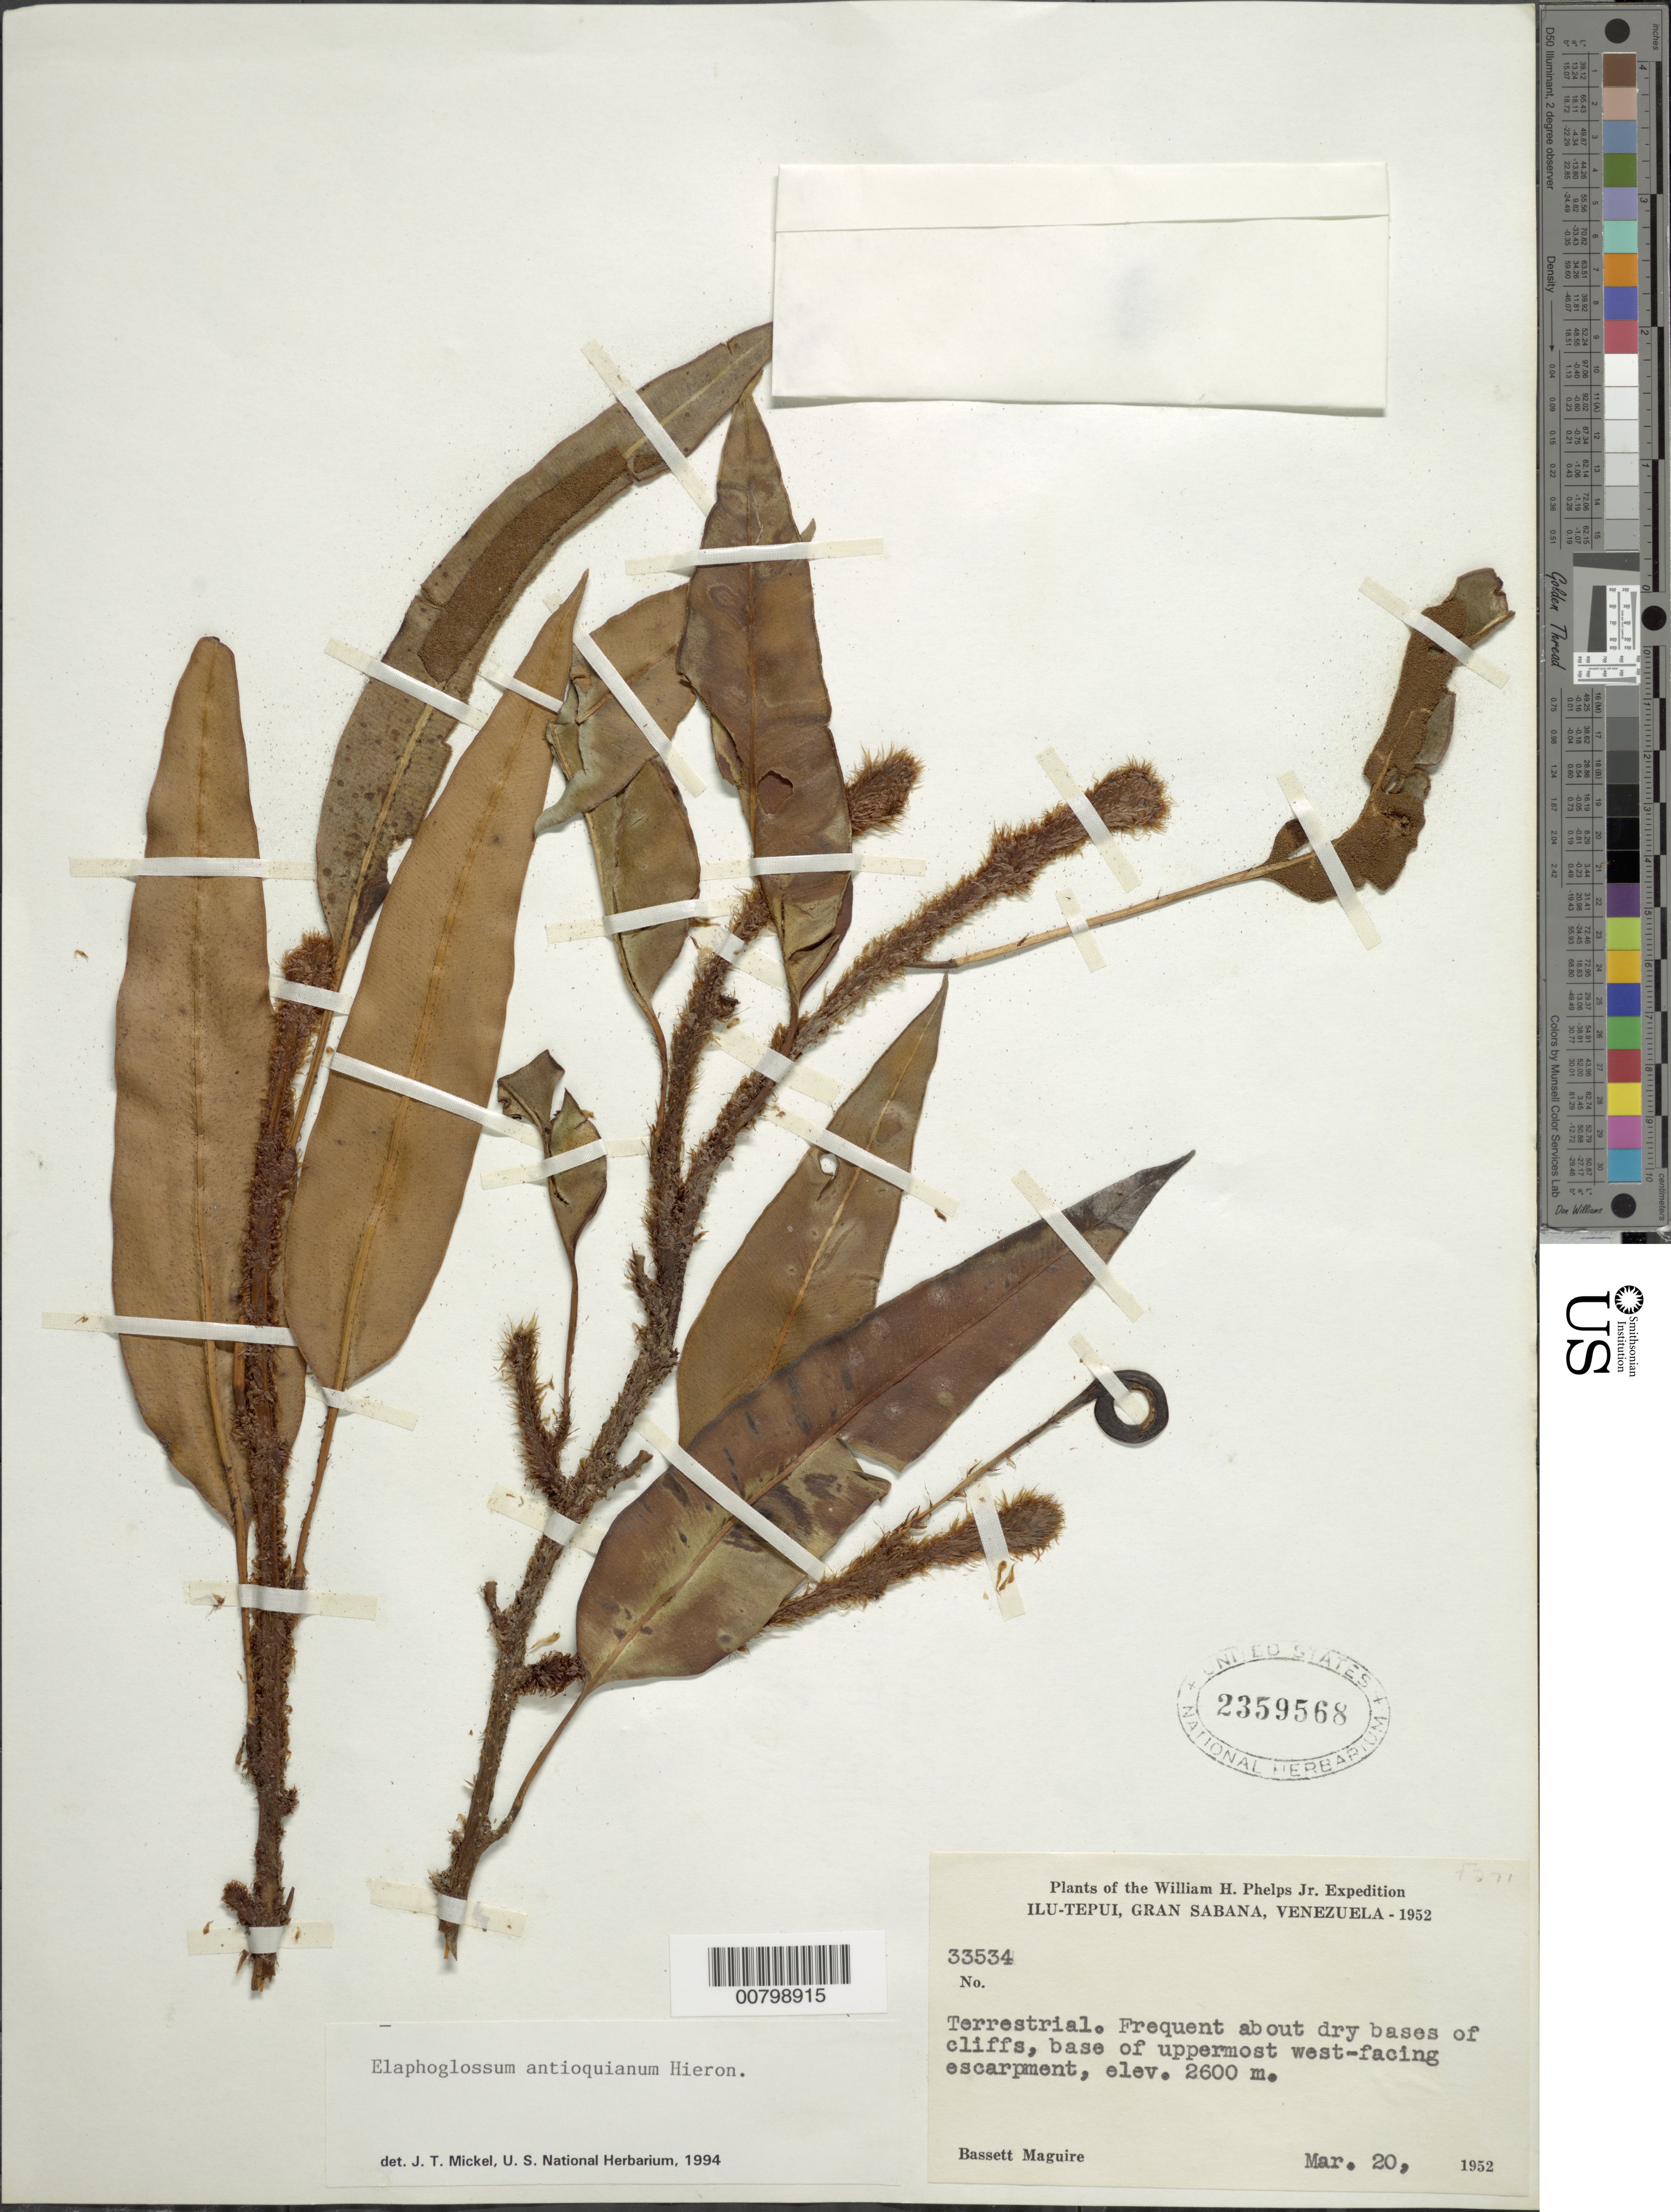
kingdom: Plantae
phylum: Tracheophyta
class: Polypodiopsida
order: Polypodiales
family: Dryopteridaceae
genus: Elaphoglossum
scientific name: Elaphoglossum antioquianum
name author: Hieron.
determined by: Mickel, J. T., (NY), New York Botanical Garden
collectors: B. Maguire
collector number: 33534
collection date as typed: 20-Mar-52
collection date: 1952-03-20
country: Venezuela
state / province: Bolívar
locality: Gran Sabana, Ilu-tepuí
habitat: Dry bases of cliffs, base of uppermost W-facing escarpment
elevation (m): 2600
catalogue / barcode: US 2359568